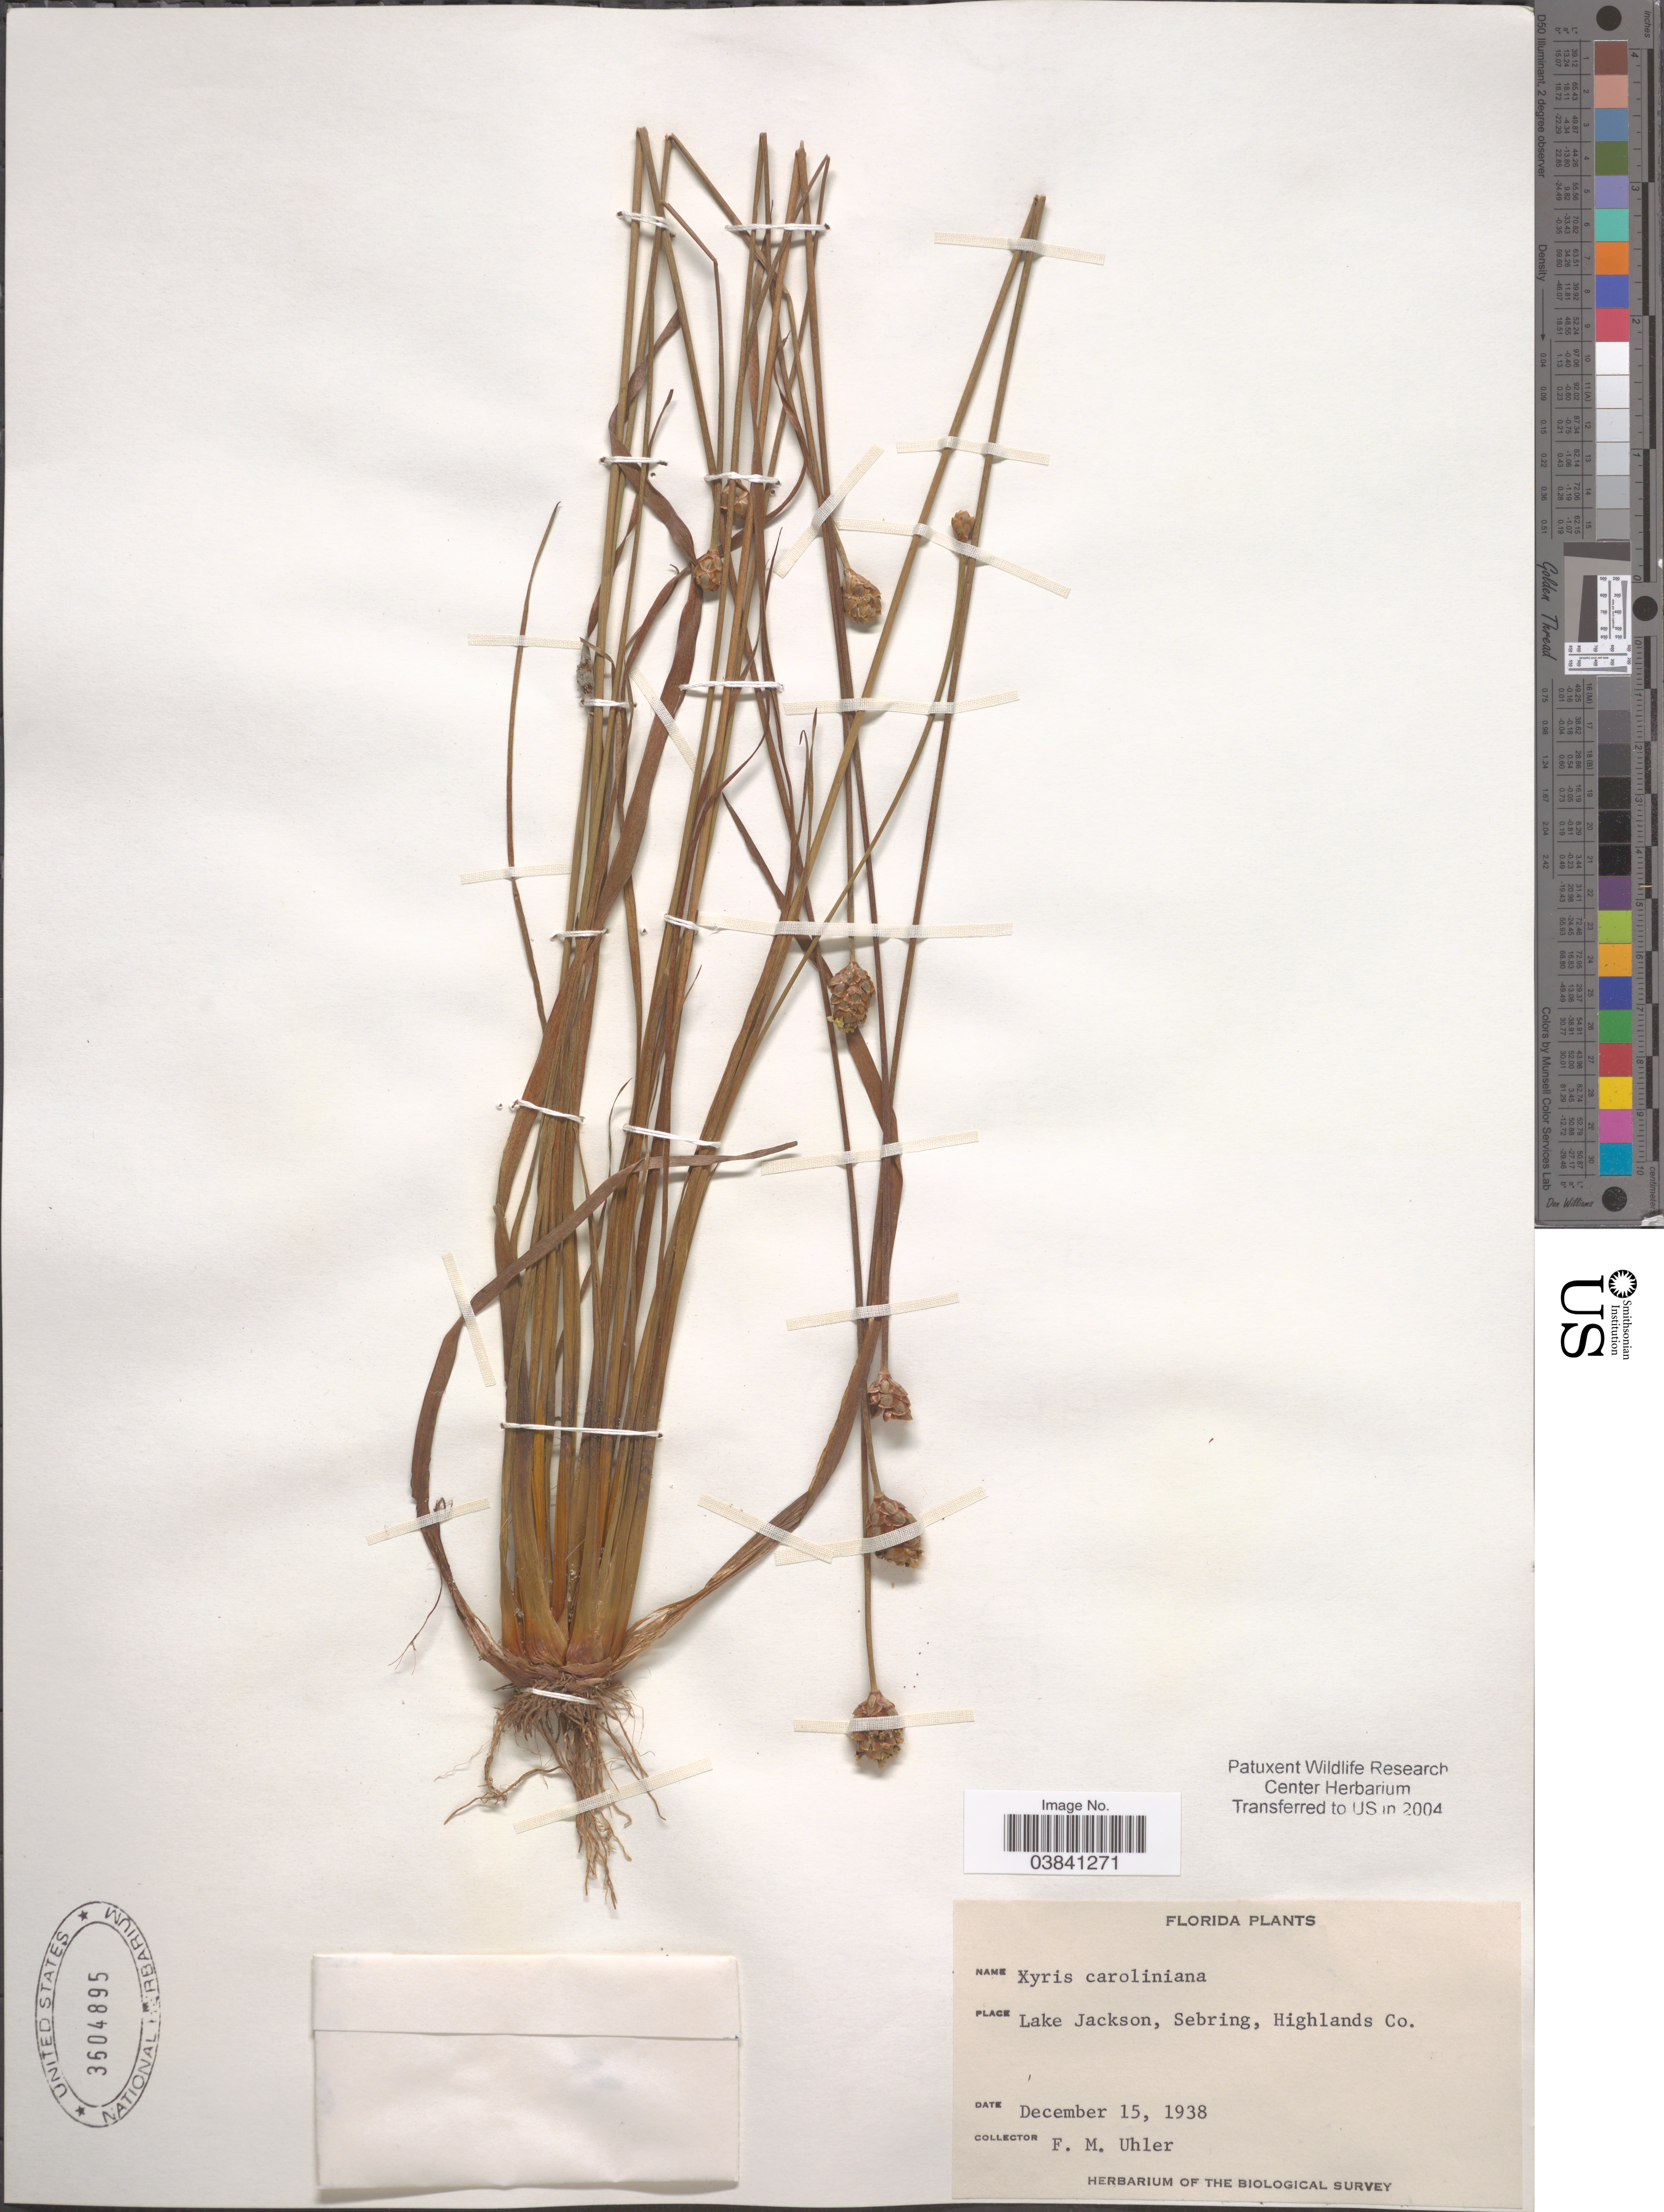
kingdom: Plantae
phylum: Tracheophyta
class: Liliopsida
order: Poales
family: Xyridaceae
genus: Xyris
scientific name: Xyris caroliniana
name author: Walter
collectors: F. M. Uhler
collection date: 1938-12-15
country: United States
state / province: Florida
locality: Lake Jackson, Sebring, Highlands Co.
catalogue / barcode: US 3604895